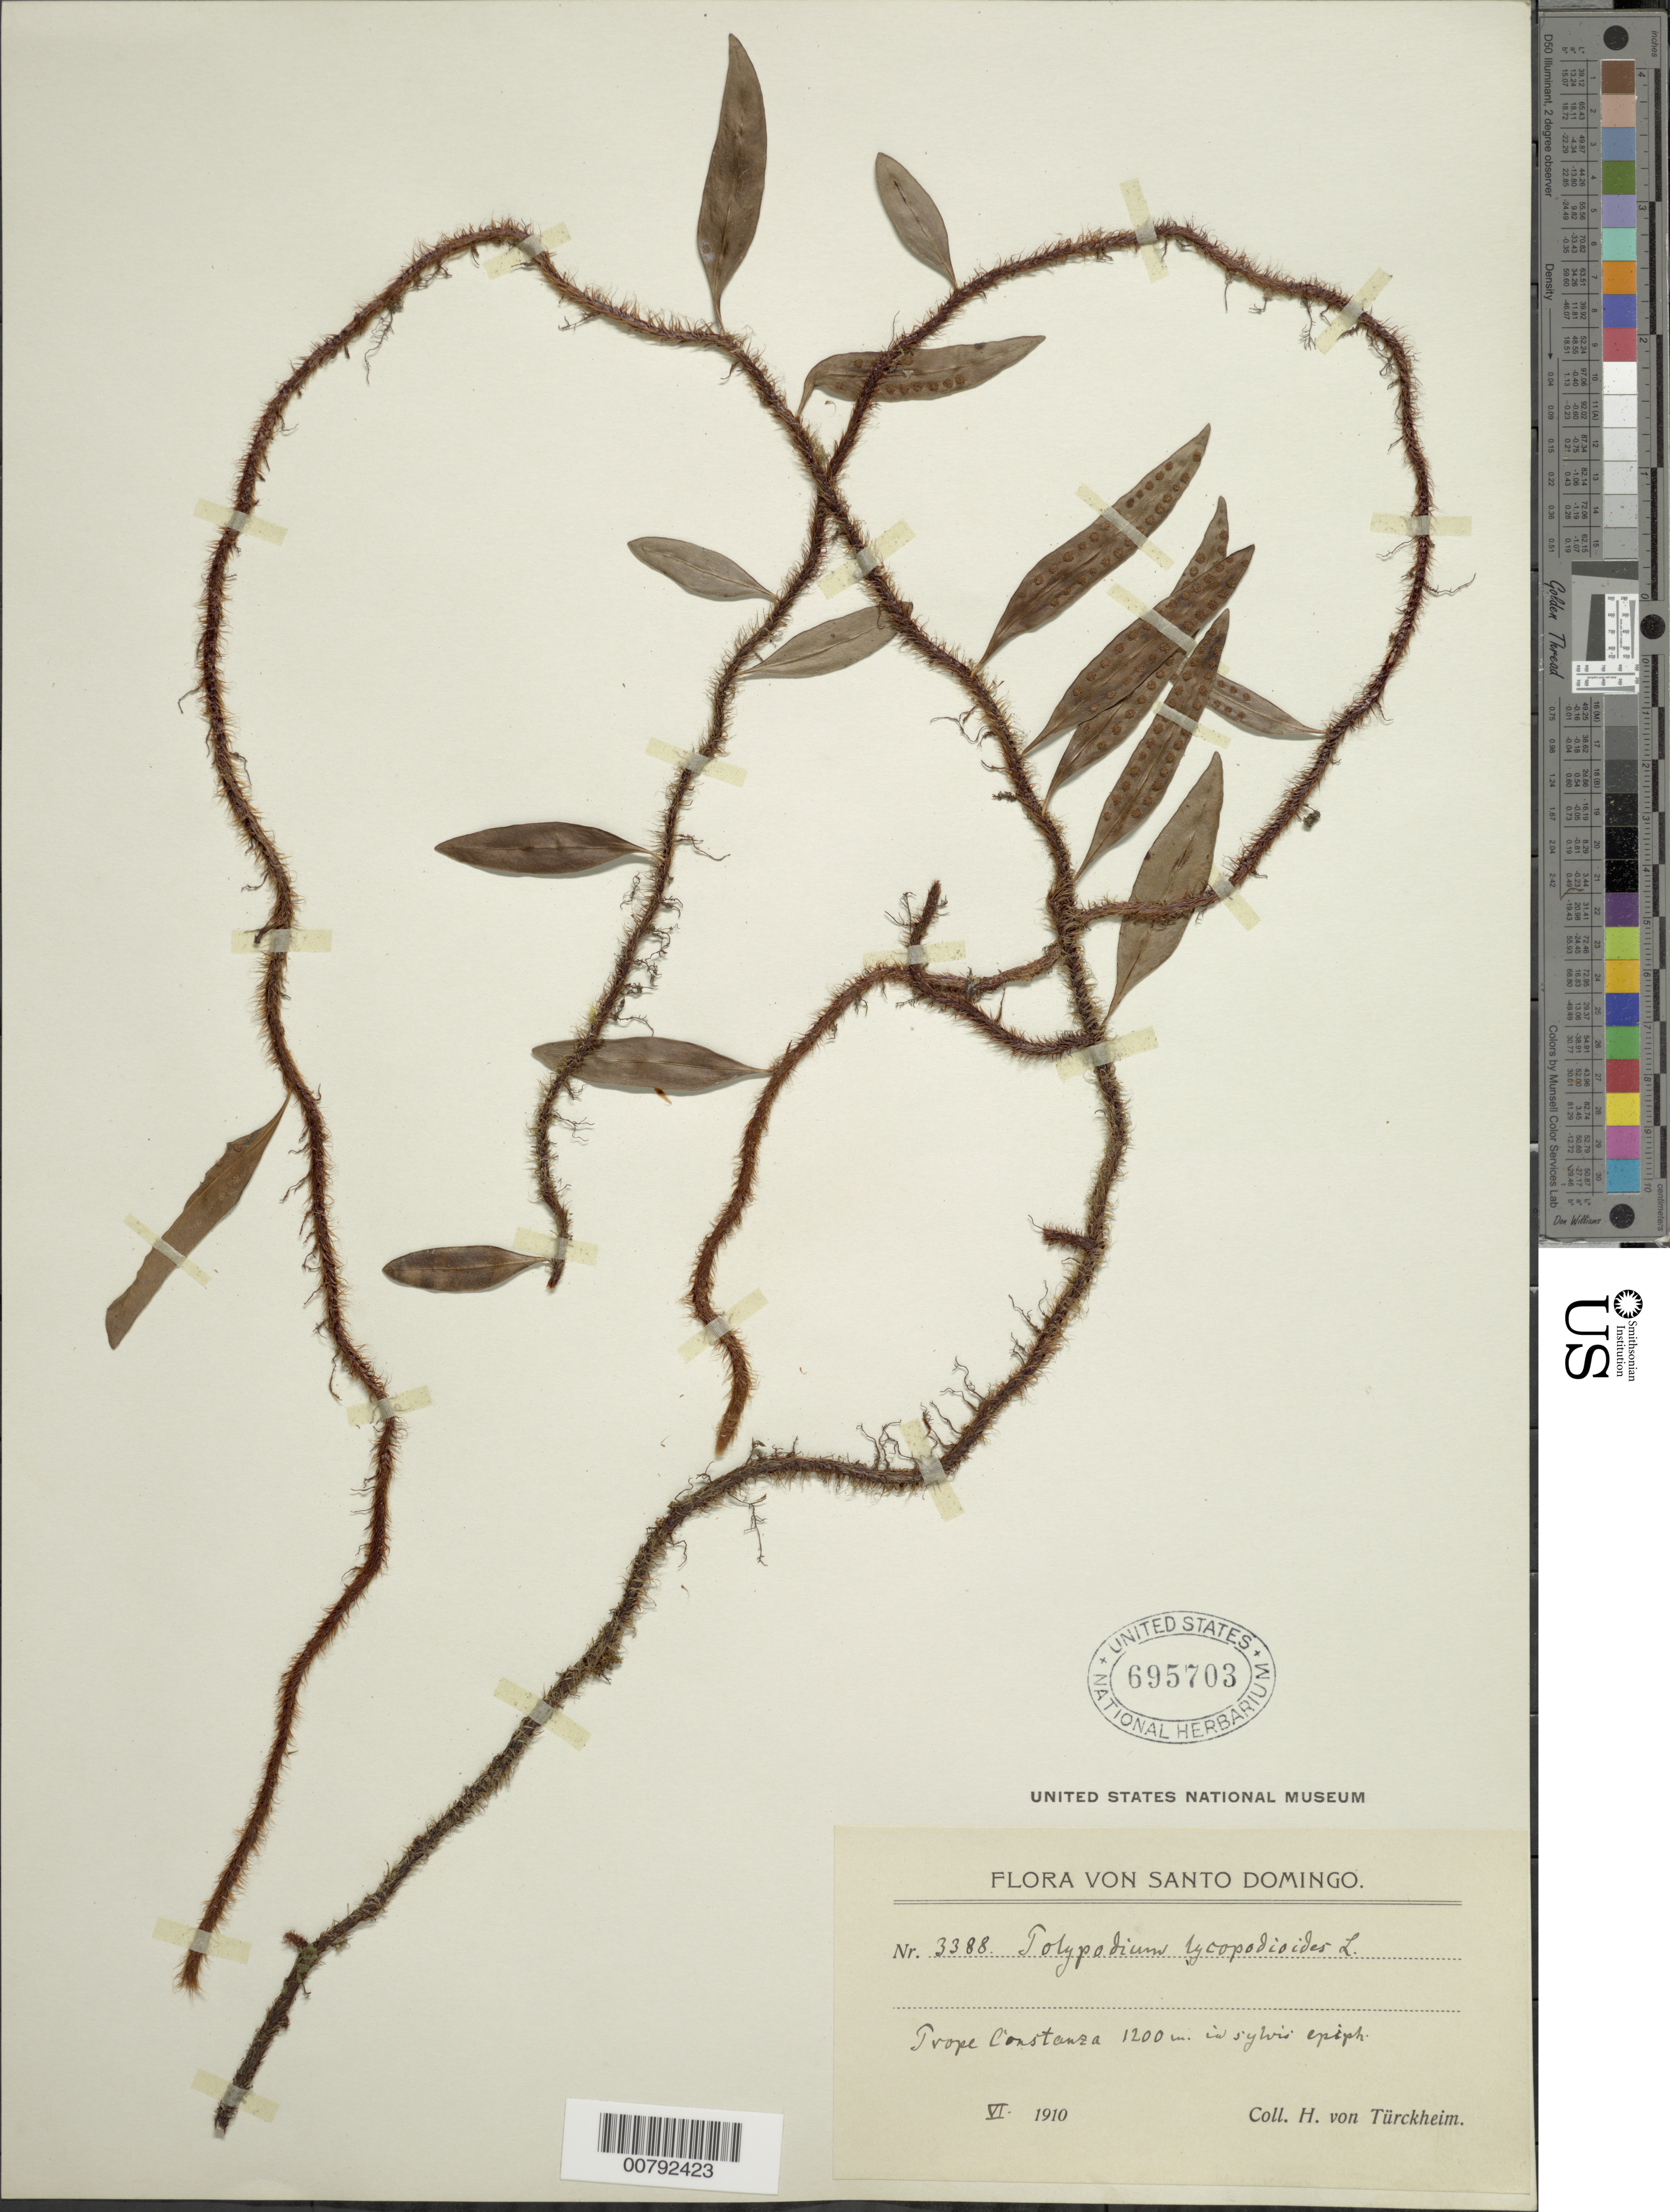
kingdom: Plantae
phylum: Tracheophyta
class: Polypodiopsida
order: Polypodiales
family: Polypodiaceae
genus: Microgramma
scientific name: Microgramma lycopodioides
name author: (L.) Copel.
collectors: H. von Türckheim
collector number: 3388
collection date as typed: Jun 1910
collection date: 1910-06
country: Dominican Republic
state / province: La Vega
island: Hispaniola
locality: Constanza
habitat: Forest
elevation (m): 1200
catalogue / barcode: US 695703